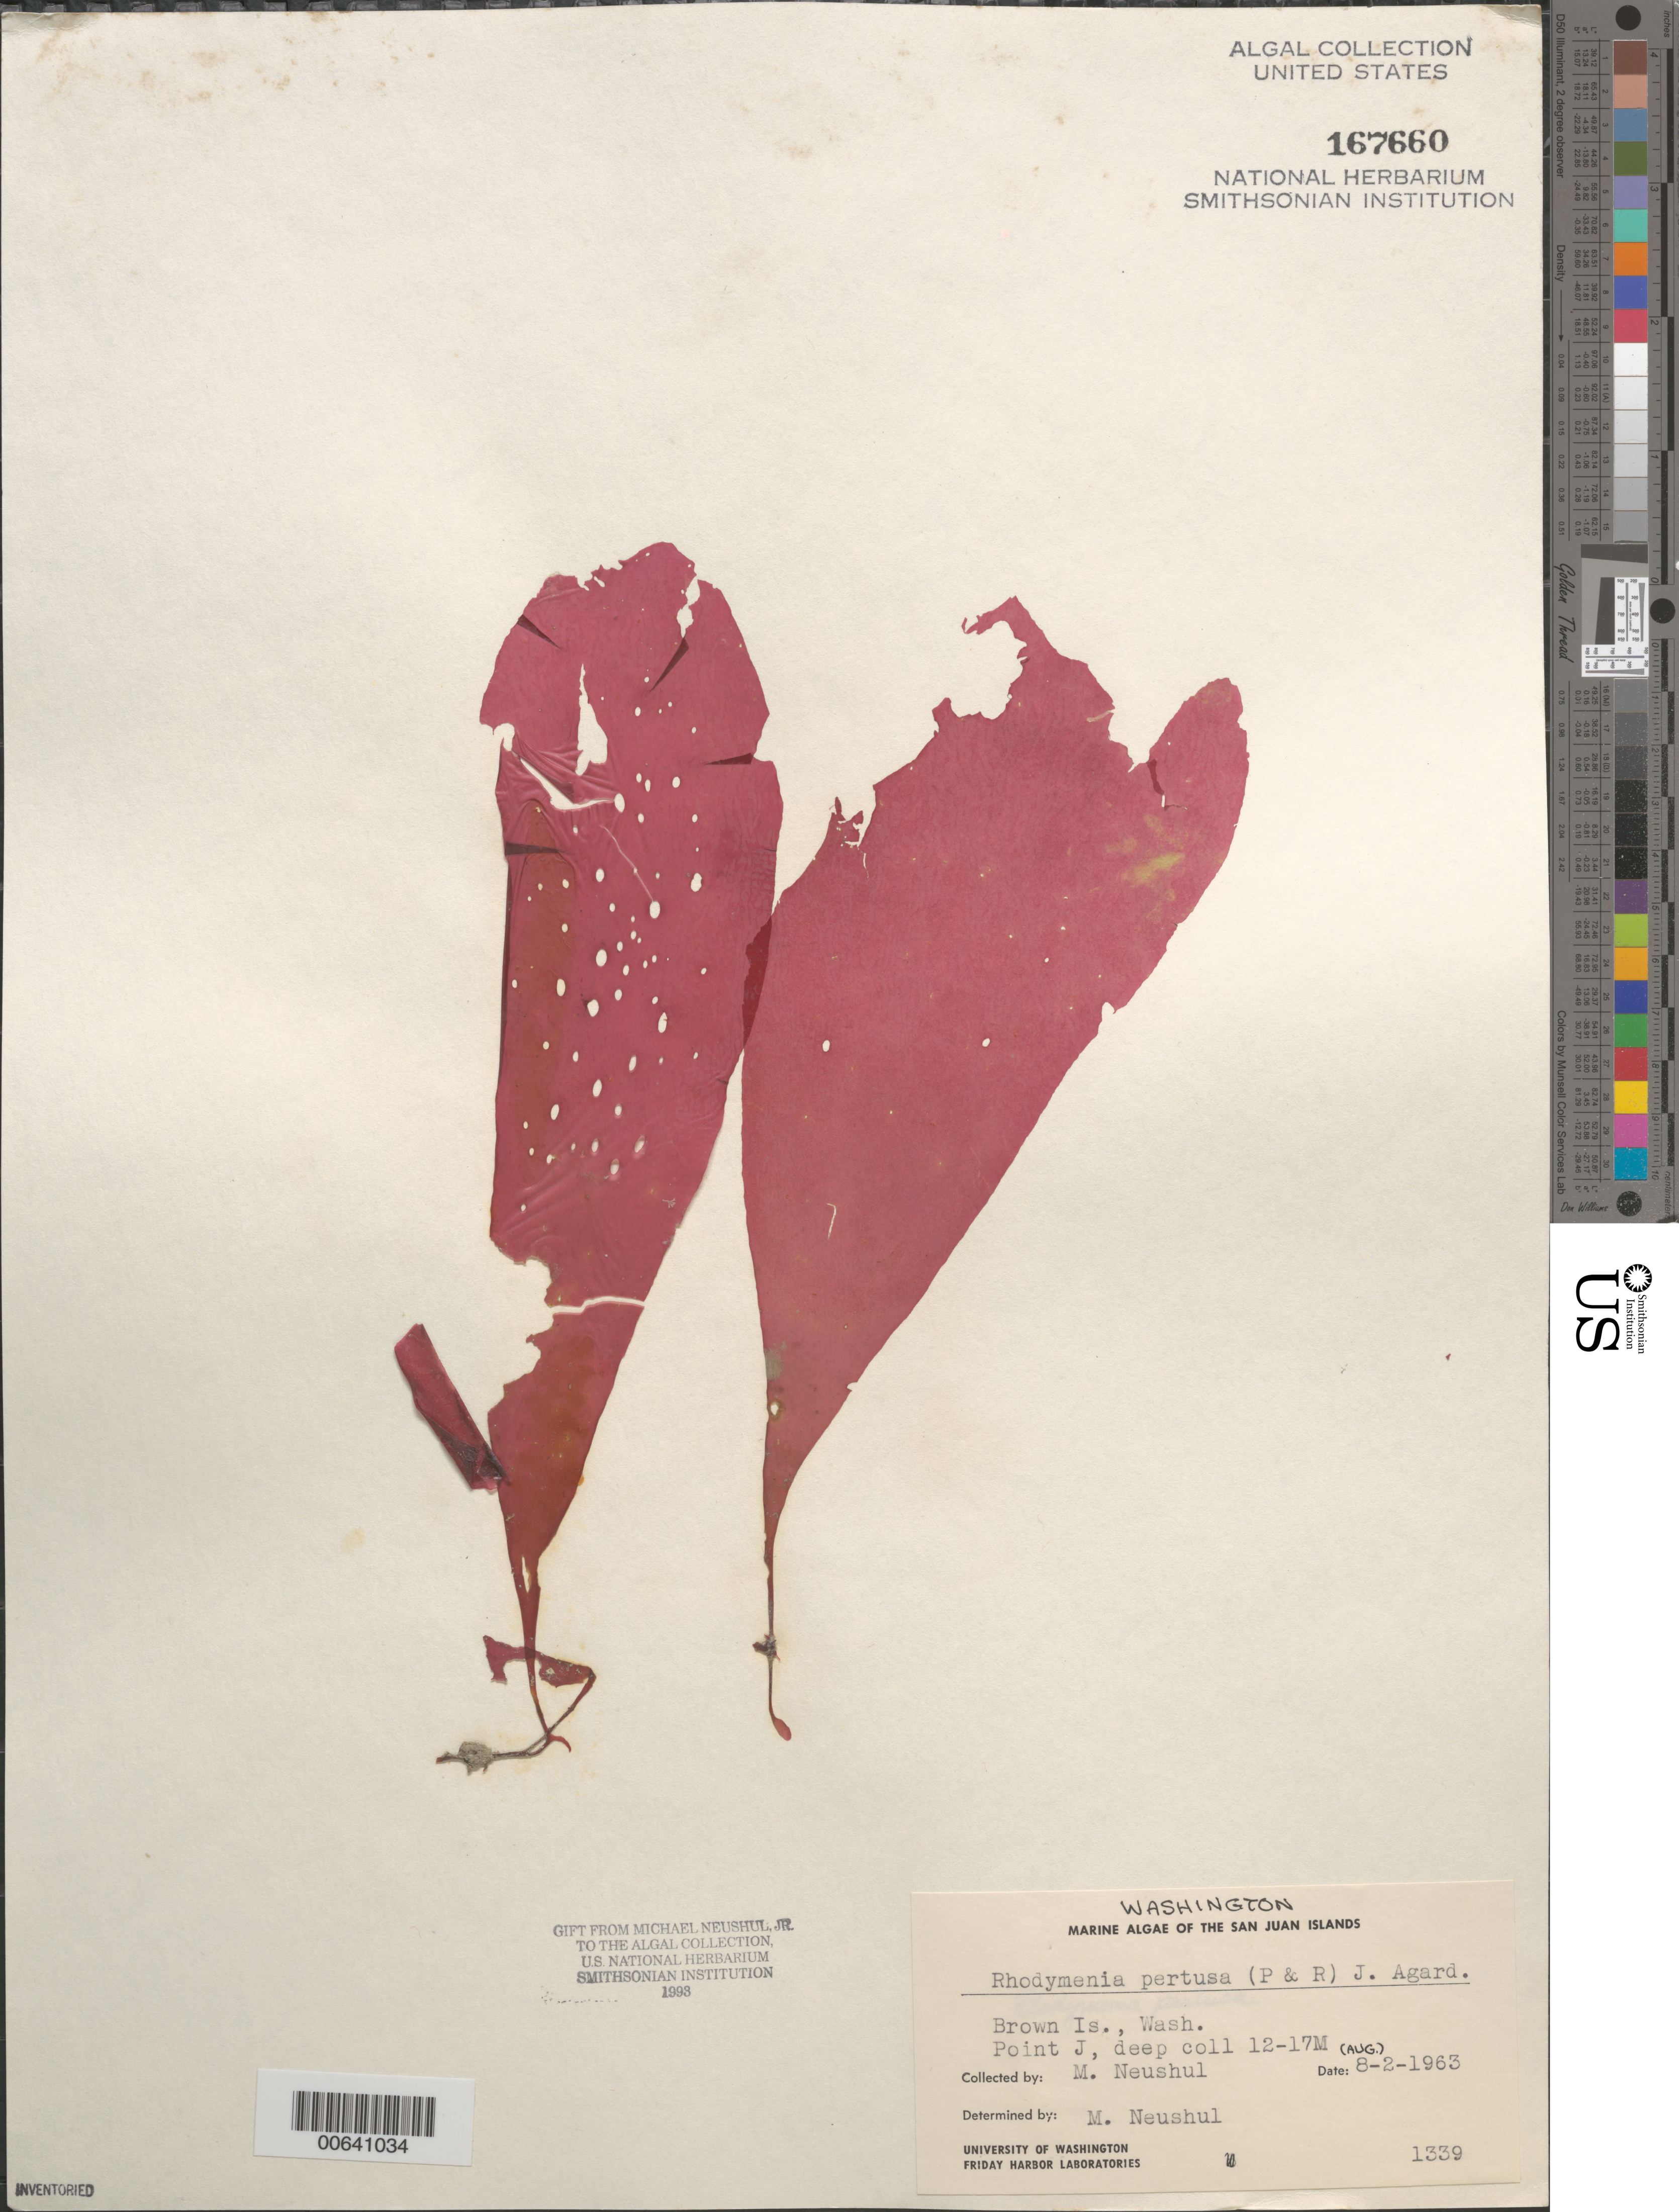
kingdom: Plantae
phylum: Rhodophyta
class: Florideophyceae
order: Rhodymeniales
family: Rhodymeniaceae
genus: Rhodymenia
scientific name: Rhodymenia pertusa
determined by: Neushul, M.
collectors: M. Neushul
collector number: Neushul 1339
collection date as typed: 02 Aug 1963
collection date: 1963-08-02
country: United States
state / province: Washington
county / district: San Juan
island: Brown Island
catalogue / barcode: US 167660